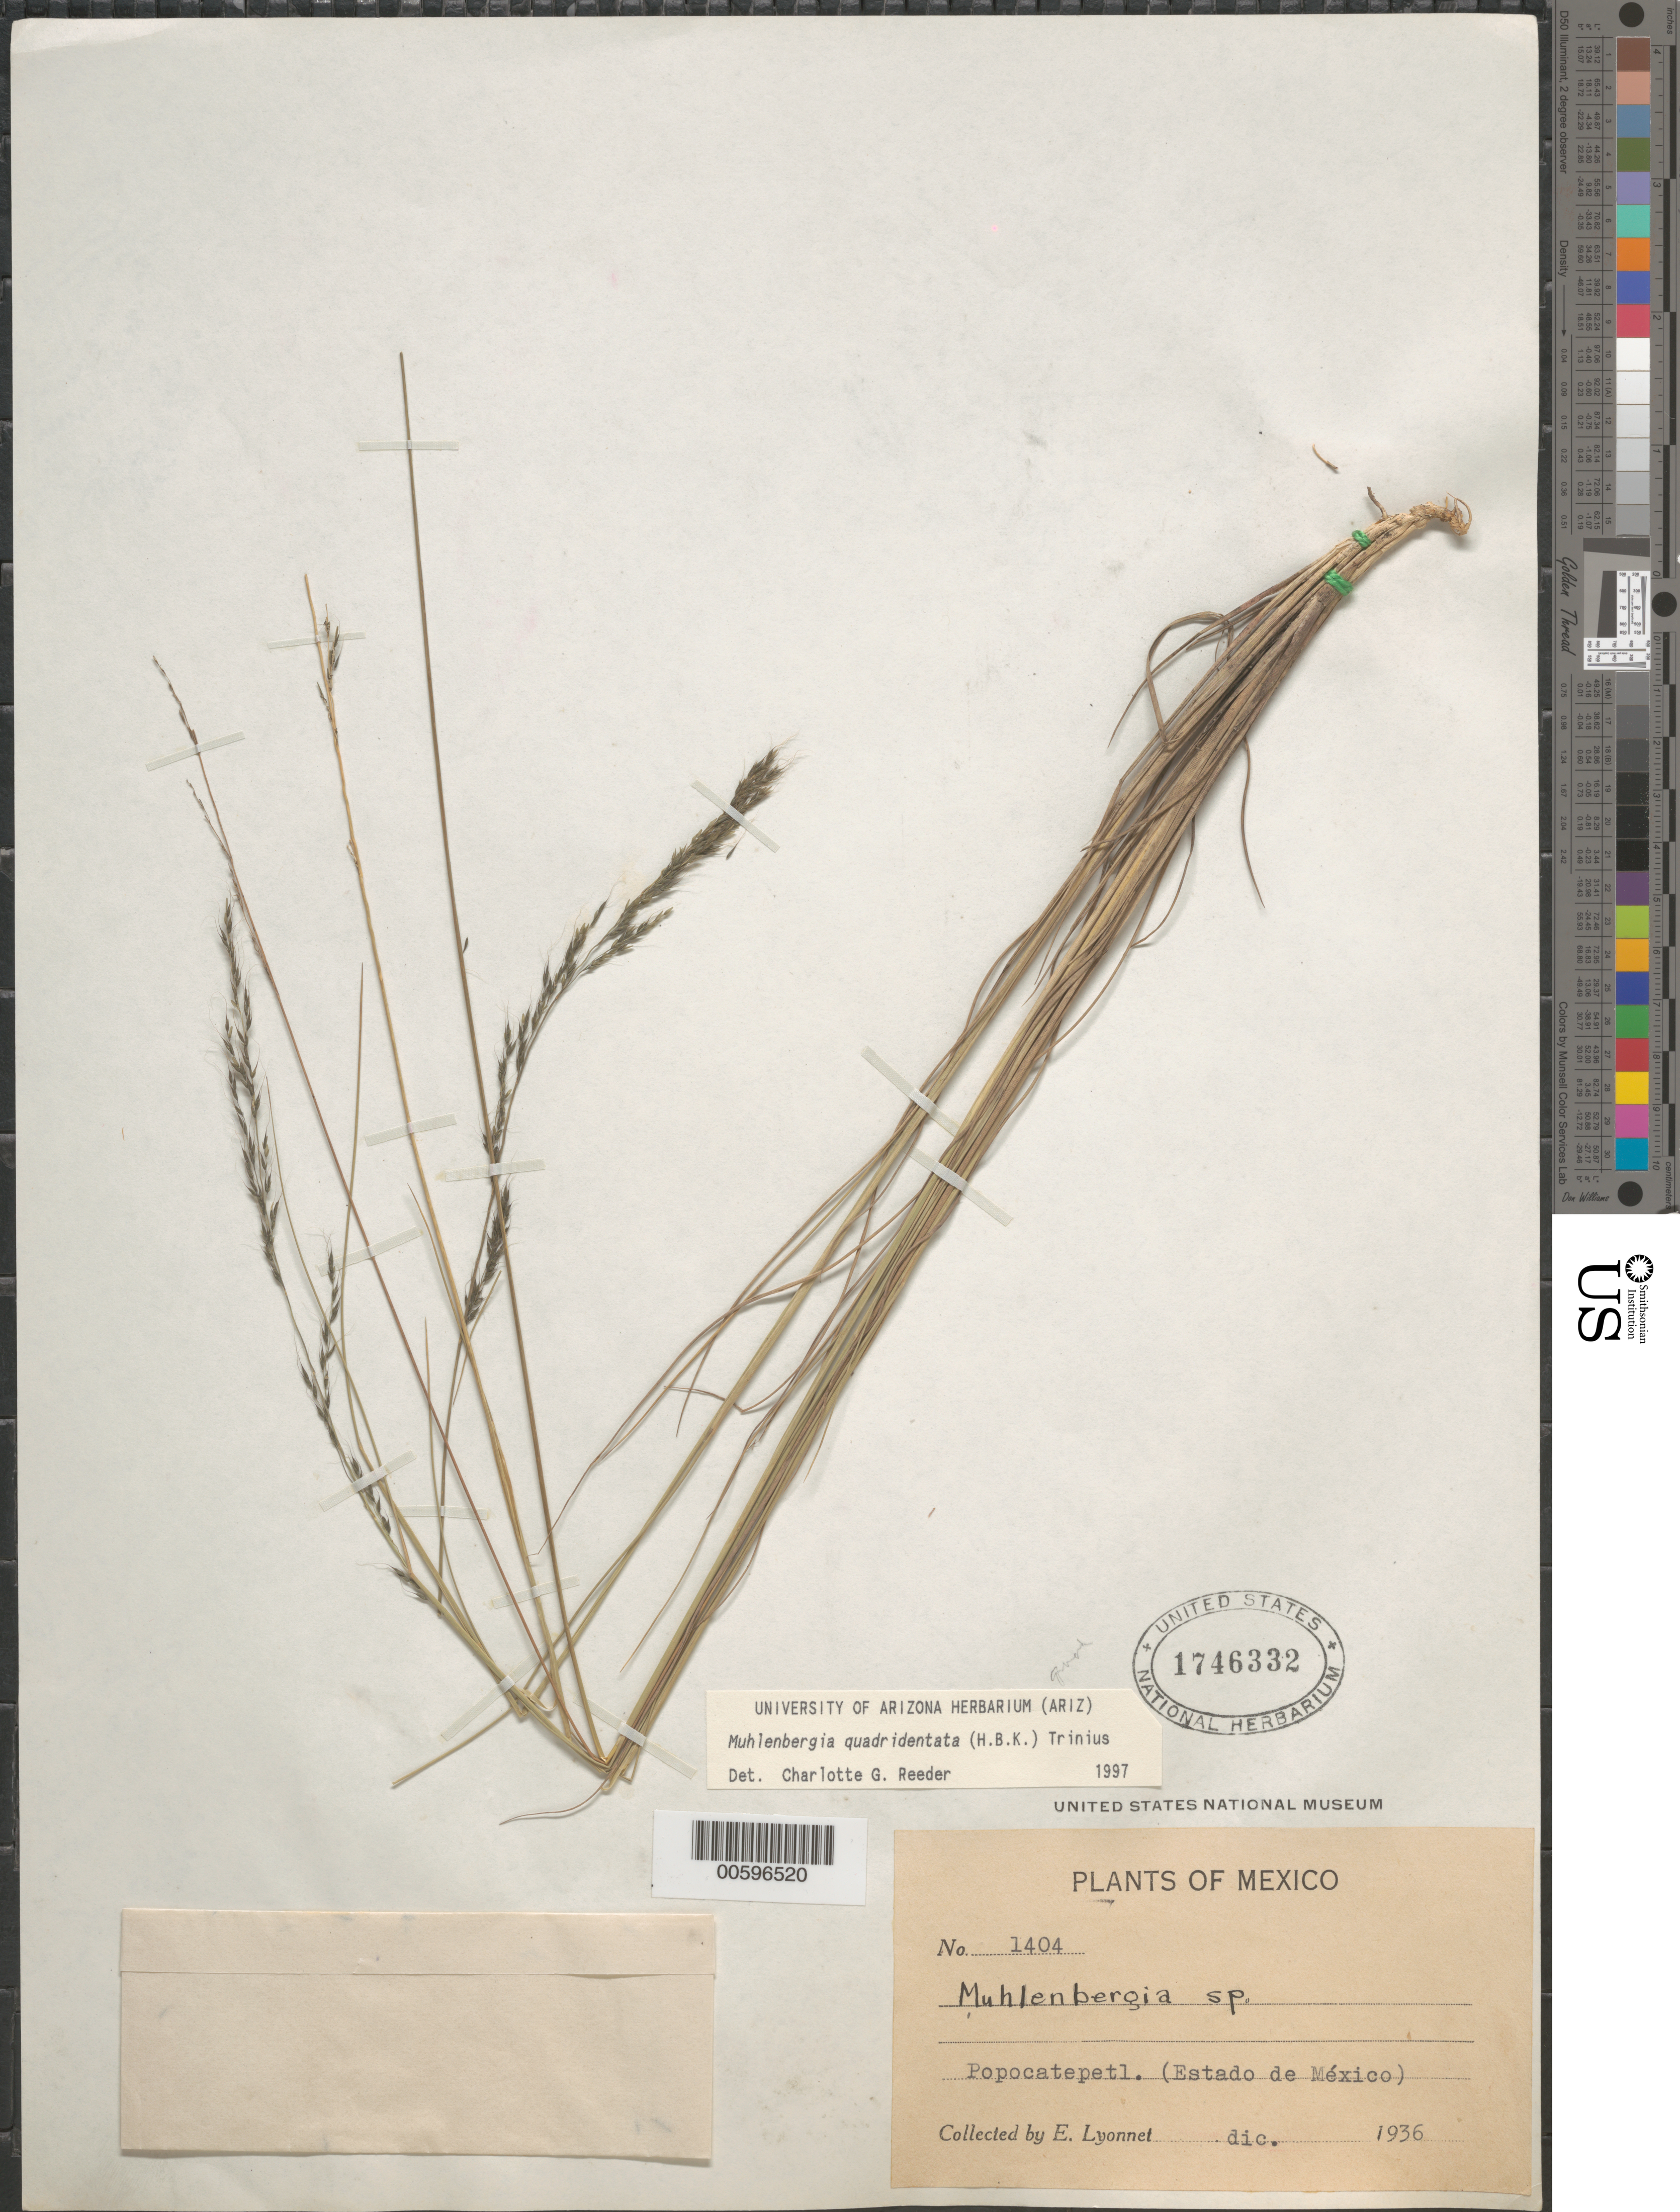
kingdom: Plantae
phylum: Tracheophyta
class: Liliopsida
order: Poales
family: Poaceae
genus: Muhlenbergia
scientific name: Muhlenbergia quadridentata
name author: (Kunth) Trin.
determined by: Reeder, C. G., (ARIZ)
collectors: Bro. E. Lyonnet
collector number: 1404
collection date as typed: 0 Dec 1936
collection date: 1936-12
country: Mexico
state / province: México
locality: Popocatepetl.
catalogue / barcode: US 1746332